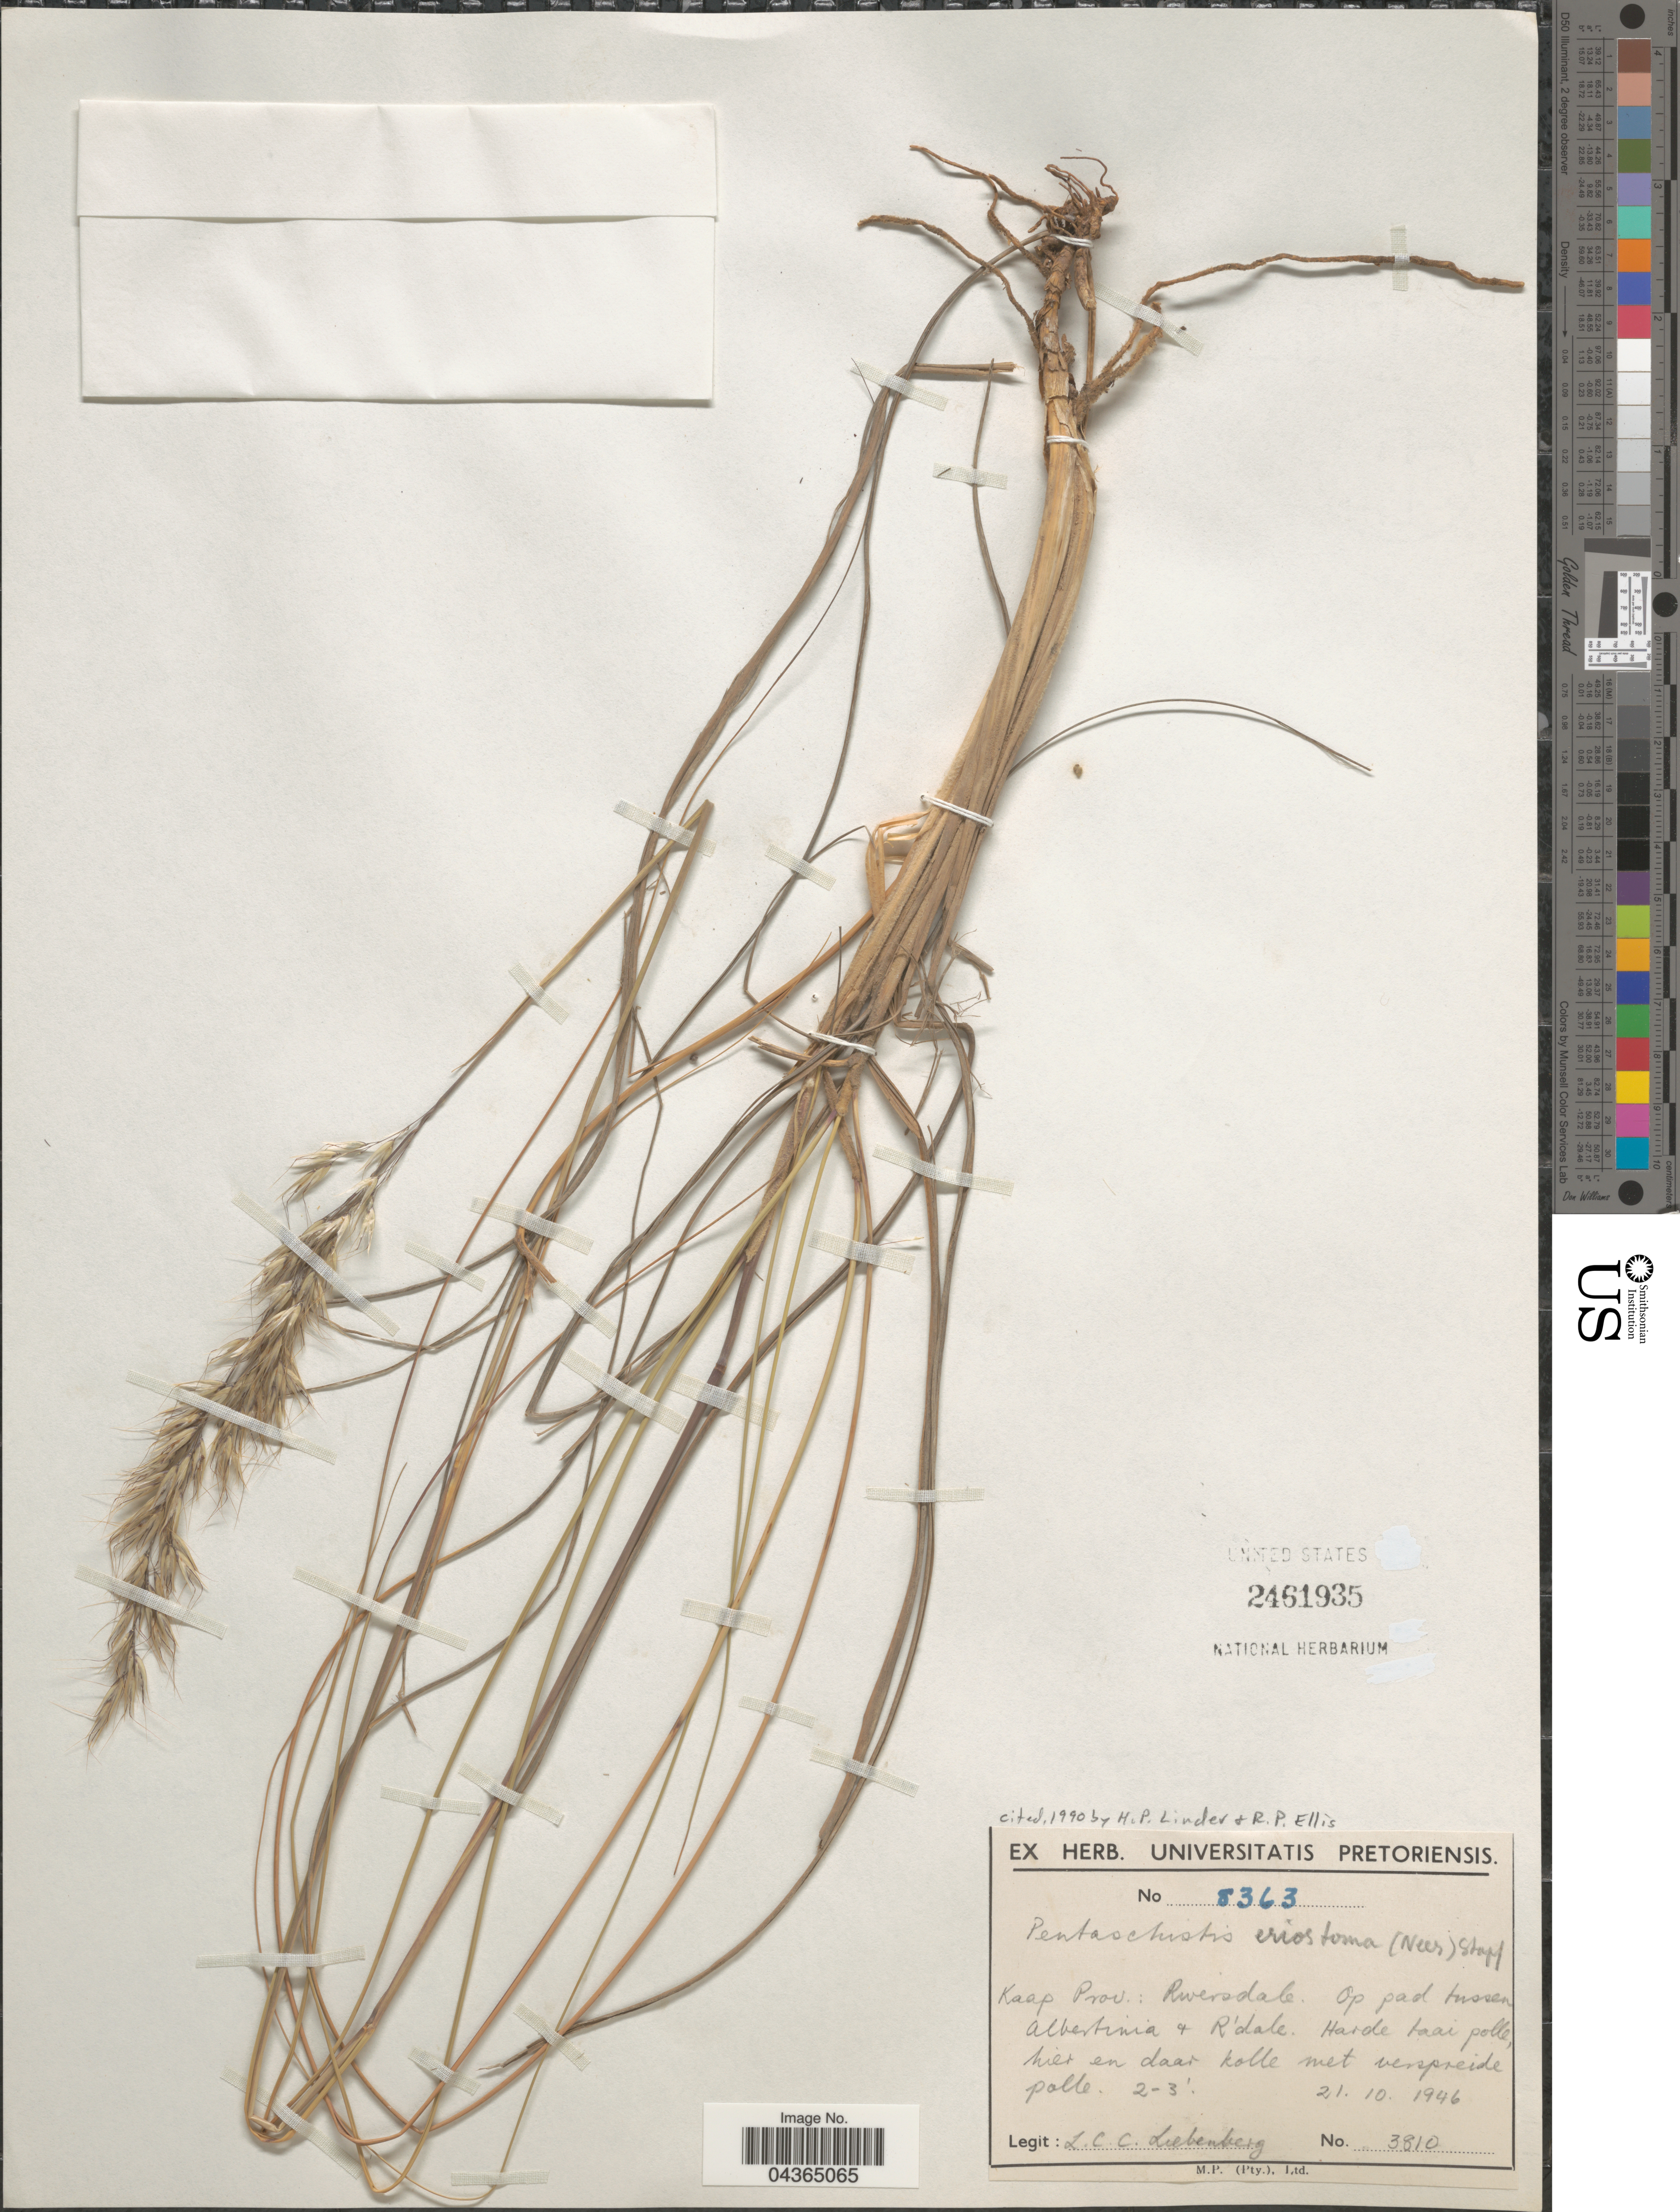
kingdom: Plantae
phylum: Tracheophyta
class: Liliopsida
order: Poales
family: Poaceae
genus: Pentameris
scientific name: Pentameris eriostoma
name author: (Nees) Steud.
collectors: L. Liebenberg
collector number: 3810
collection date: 1946-10-21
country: South Africa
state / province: Western Cape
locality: Kaap Prov.: Riversdale. Op pad tussen Albertinia & R'dale.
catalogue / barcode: US 2461935